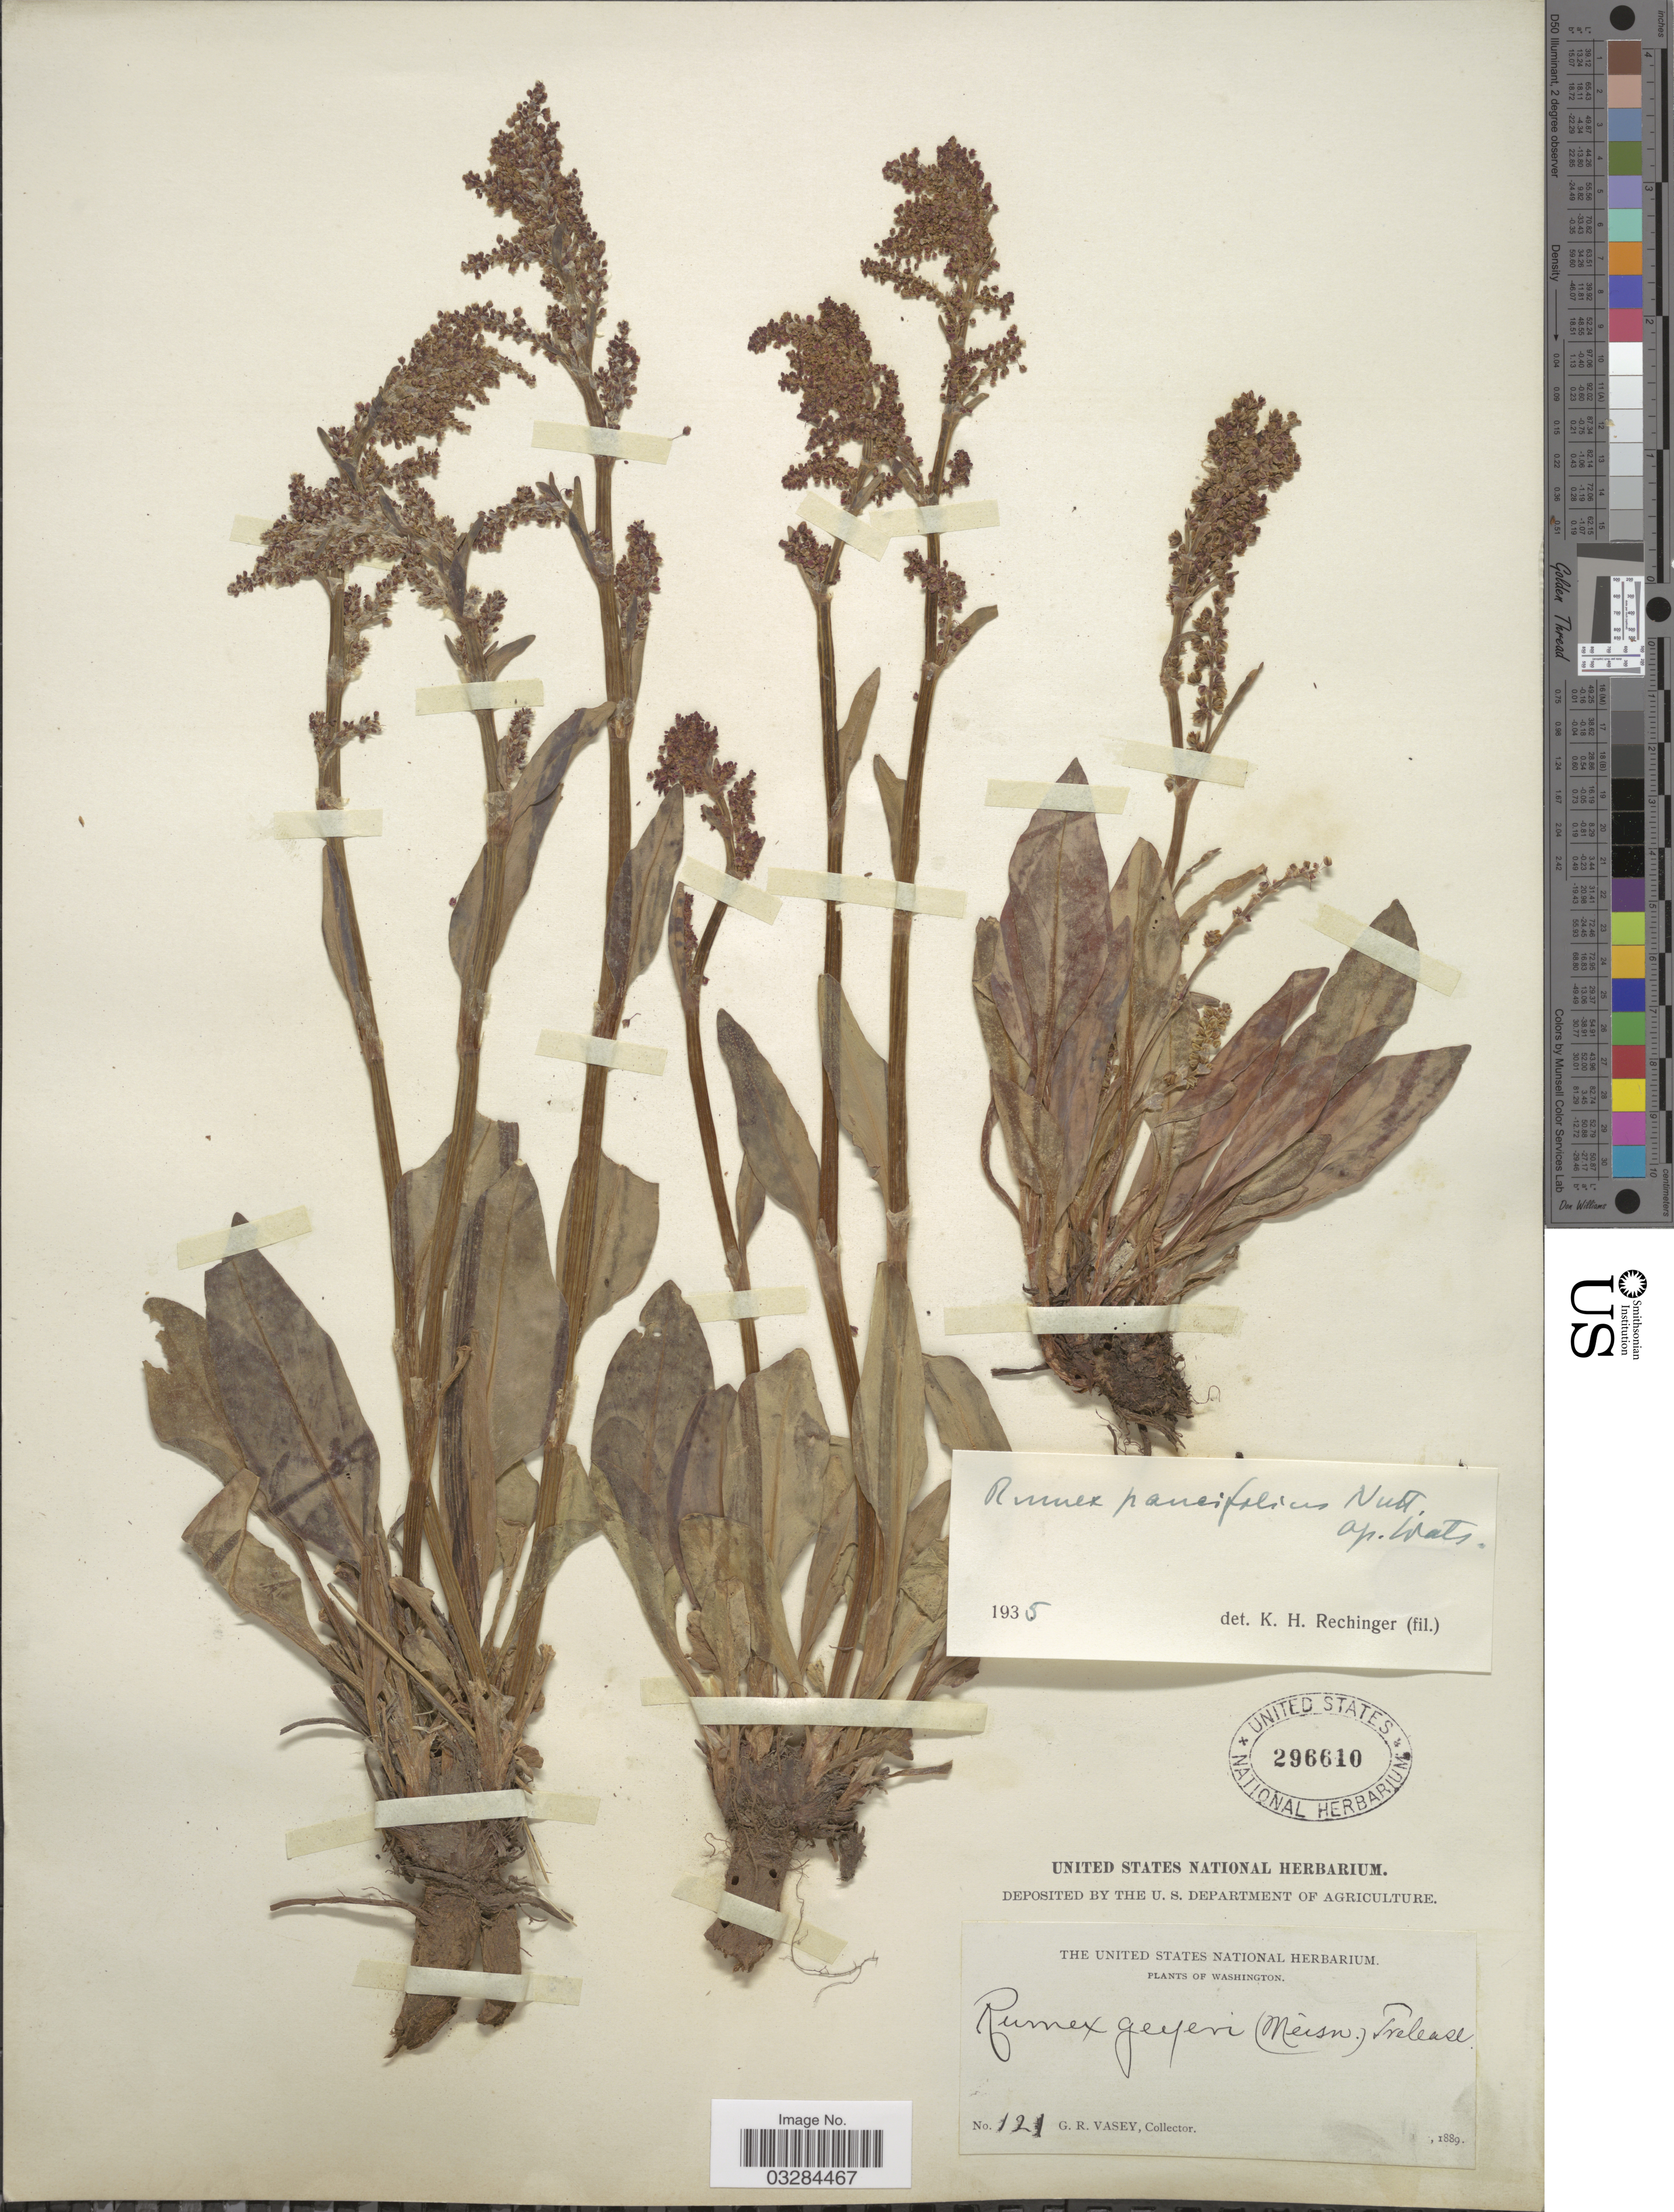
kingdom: Plantae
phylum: Tracheophyta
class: Magnoliopsida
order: Caryophyllales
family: Polygonaceae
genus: Rumex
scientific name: Rumex paucifolius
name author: Nutt.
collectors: G. R. Vasey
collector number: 121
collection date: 1889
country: United States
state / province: Washington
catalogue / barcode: US 296610